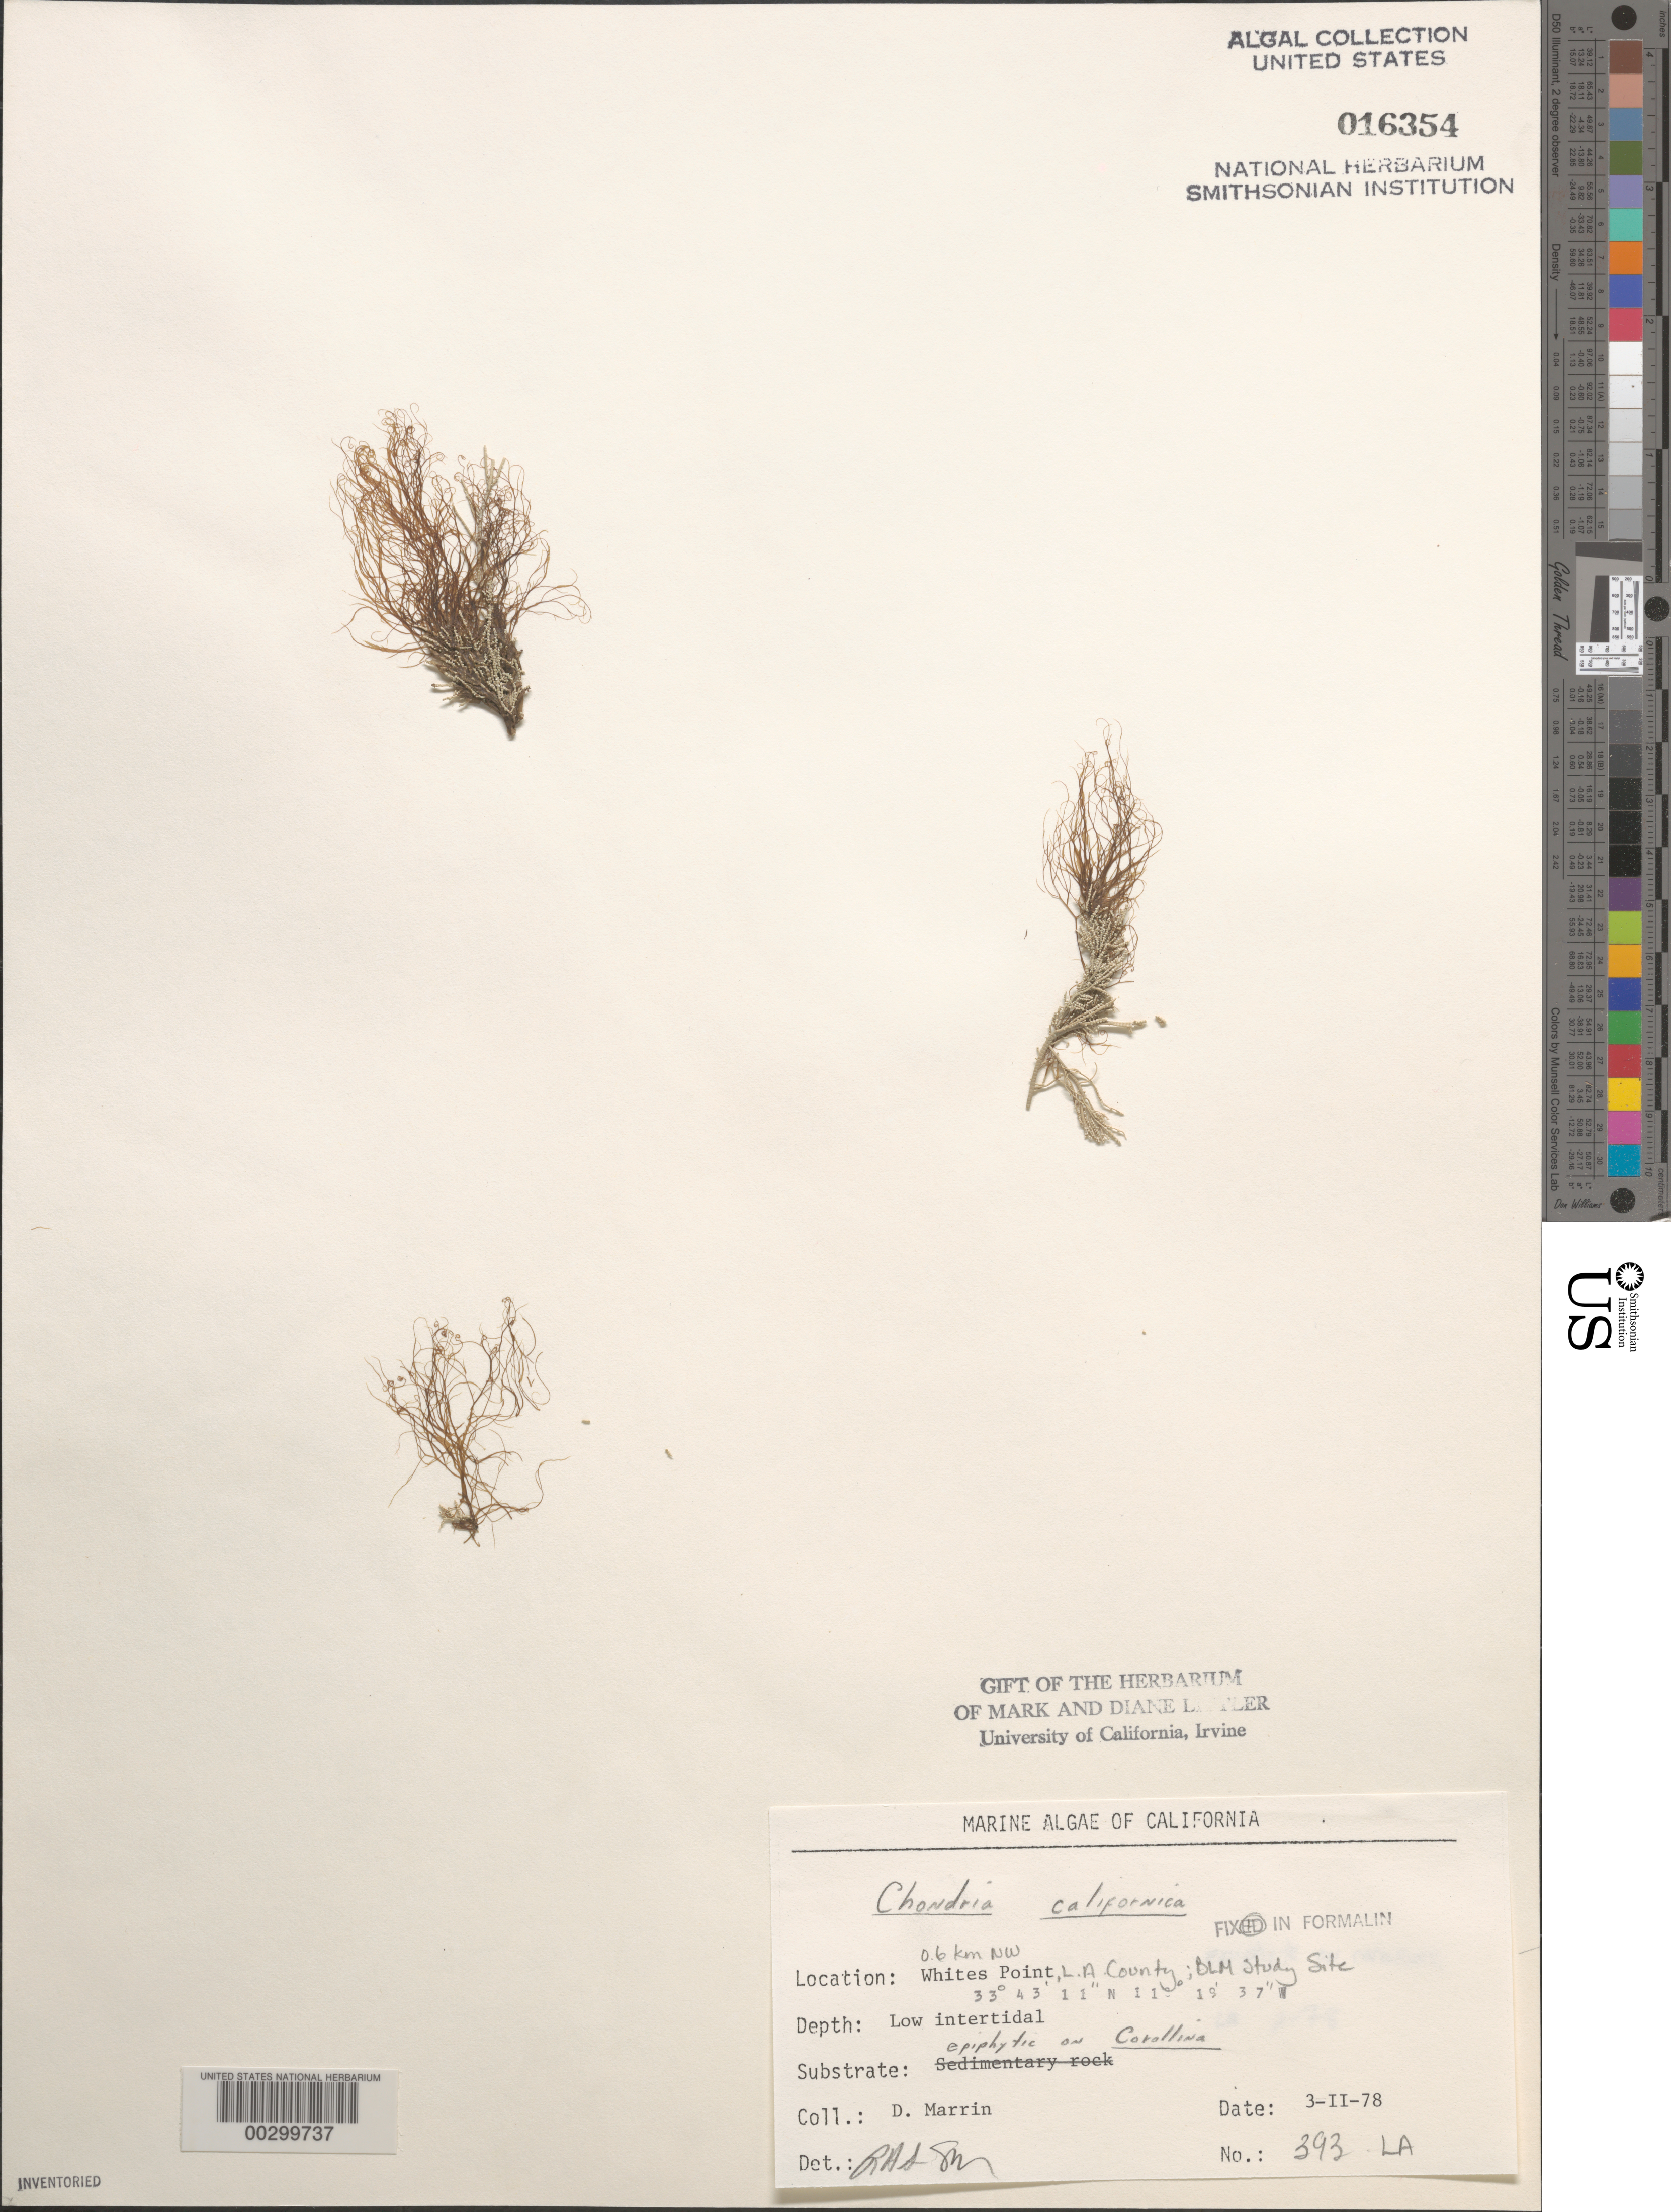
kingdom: Plantae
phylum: Rhodophyta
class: Florideophyceae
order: Ceramiales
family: Rhodomelaceae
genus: Chondria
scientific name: Chondria acrorhizophora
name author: Setch. & N.L. Gardner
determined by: Algae name updating Project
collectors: D. Marrin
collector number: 393-la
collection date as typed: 03 Feb 1978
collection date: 1978-02-03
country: United States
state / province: California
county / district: Los Angeles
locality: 0.6 km northwest of Whites Point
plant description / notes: BLM-SOCALBIGHT Rocky Intertidal Survey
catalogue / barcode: US 16354